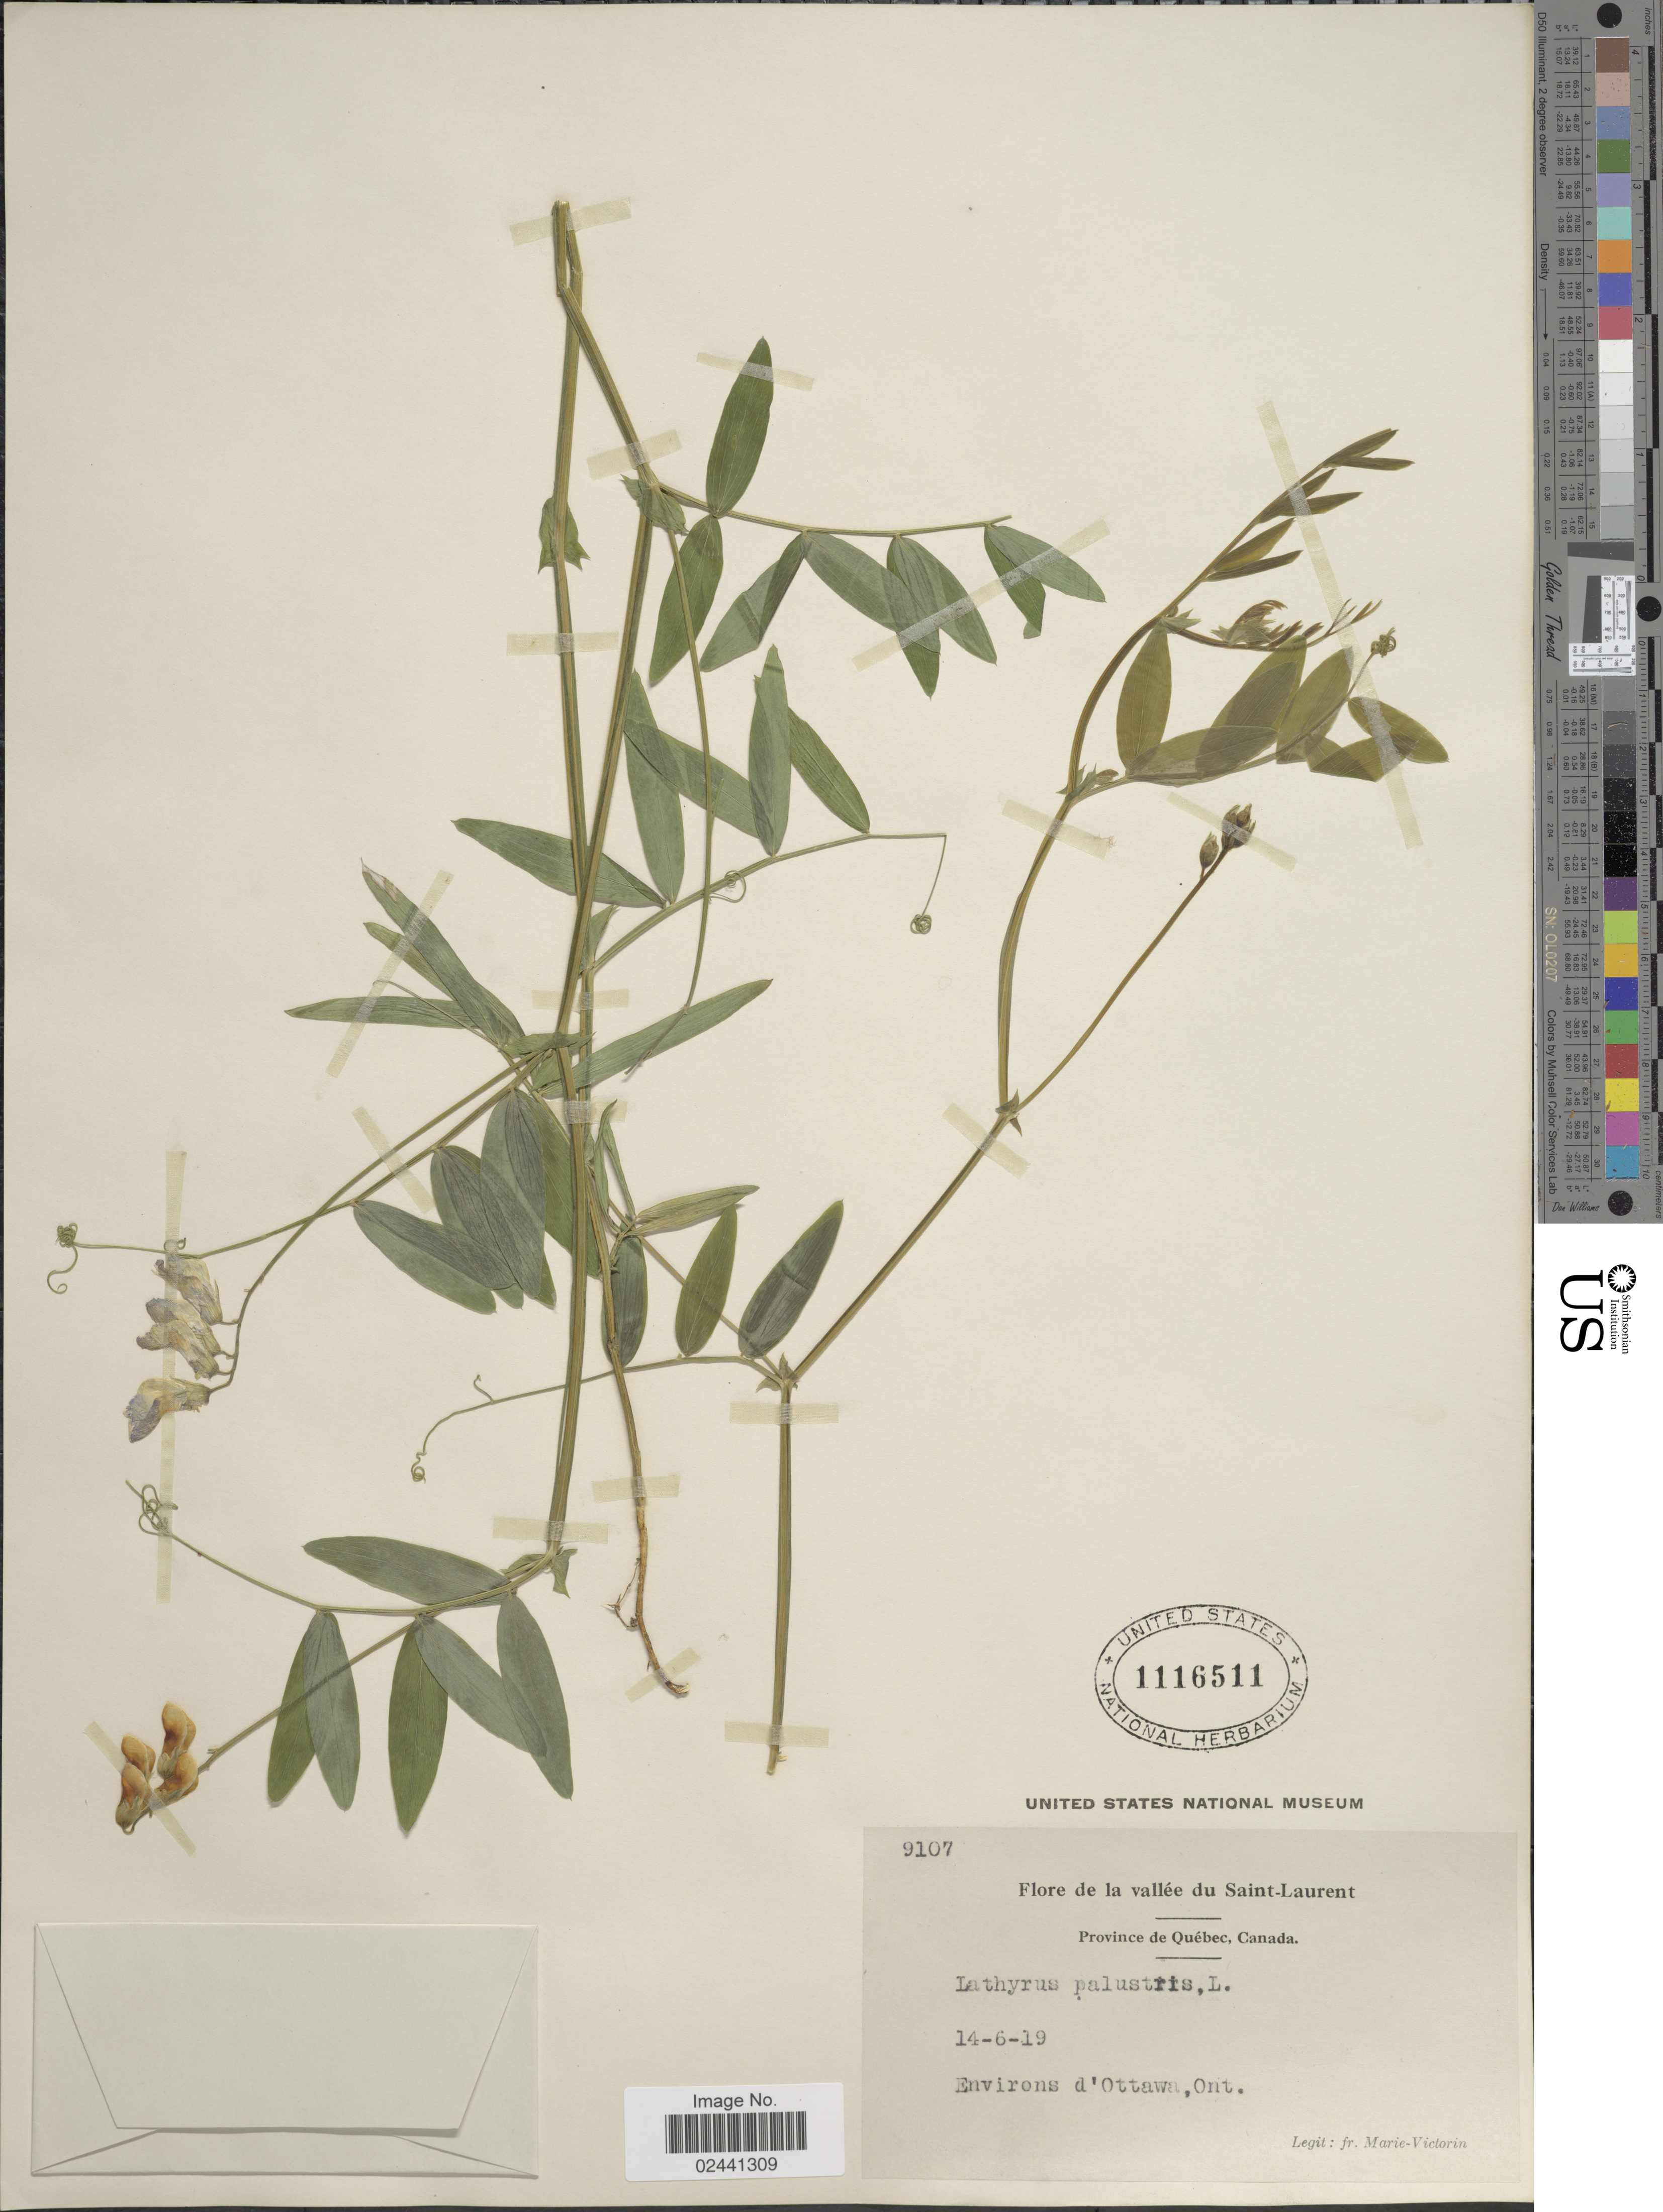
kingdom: Plantae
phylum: Tracheophyta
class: Magnoliopsida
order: Fabales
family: Fabaceae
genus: Lathyrus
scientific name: Lathyrus palustris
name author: L.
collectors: F. Marie-Victorin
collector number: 9107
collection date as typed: Transcribed d/m/y: 14/6/19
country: Canada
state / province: Ontario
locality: Province de Quebec, De la vallee du Saint-Laurent, Environs d'Ottawa, Ont.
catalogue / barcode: US 1116511